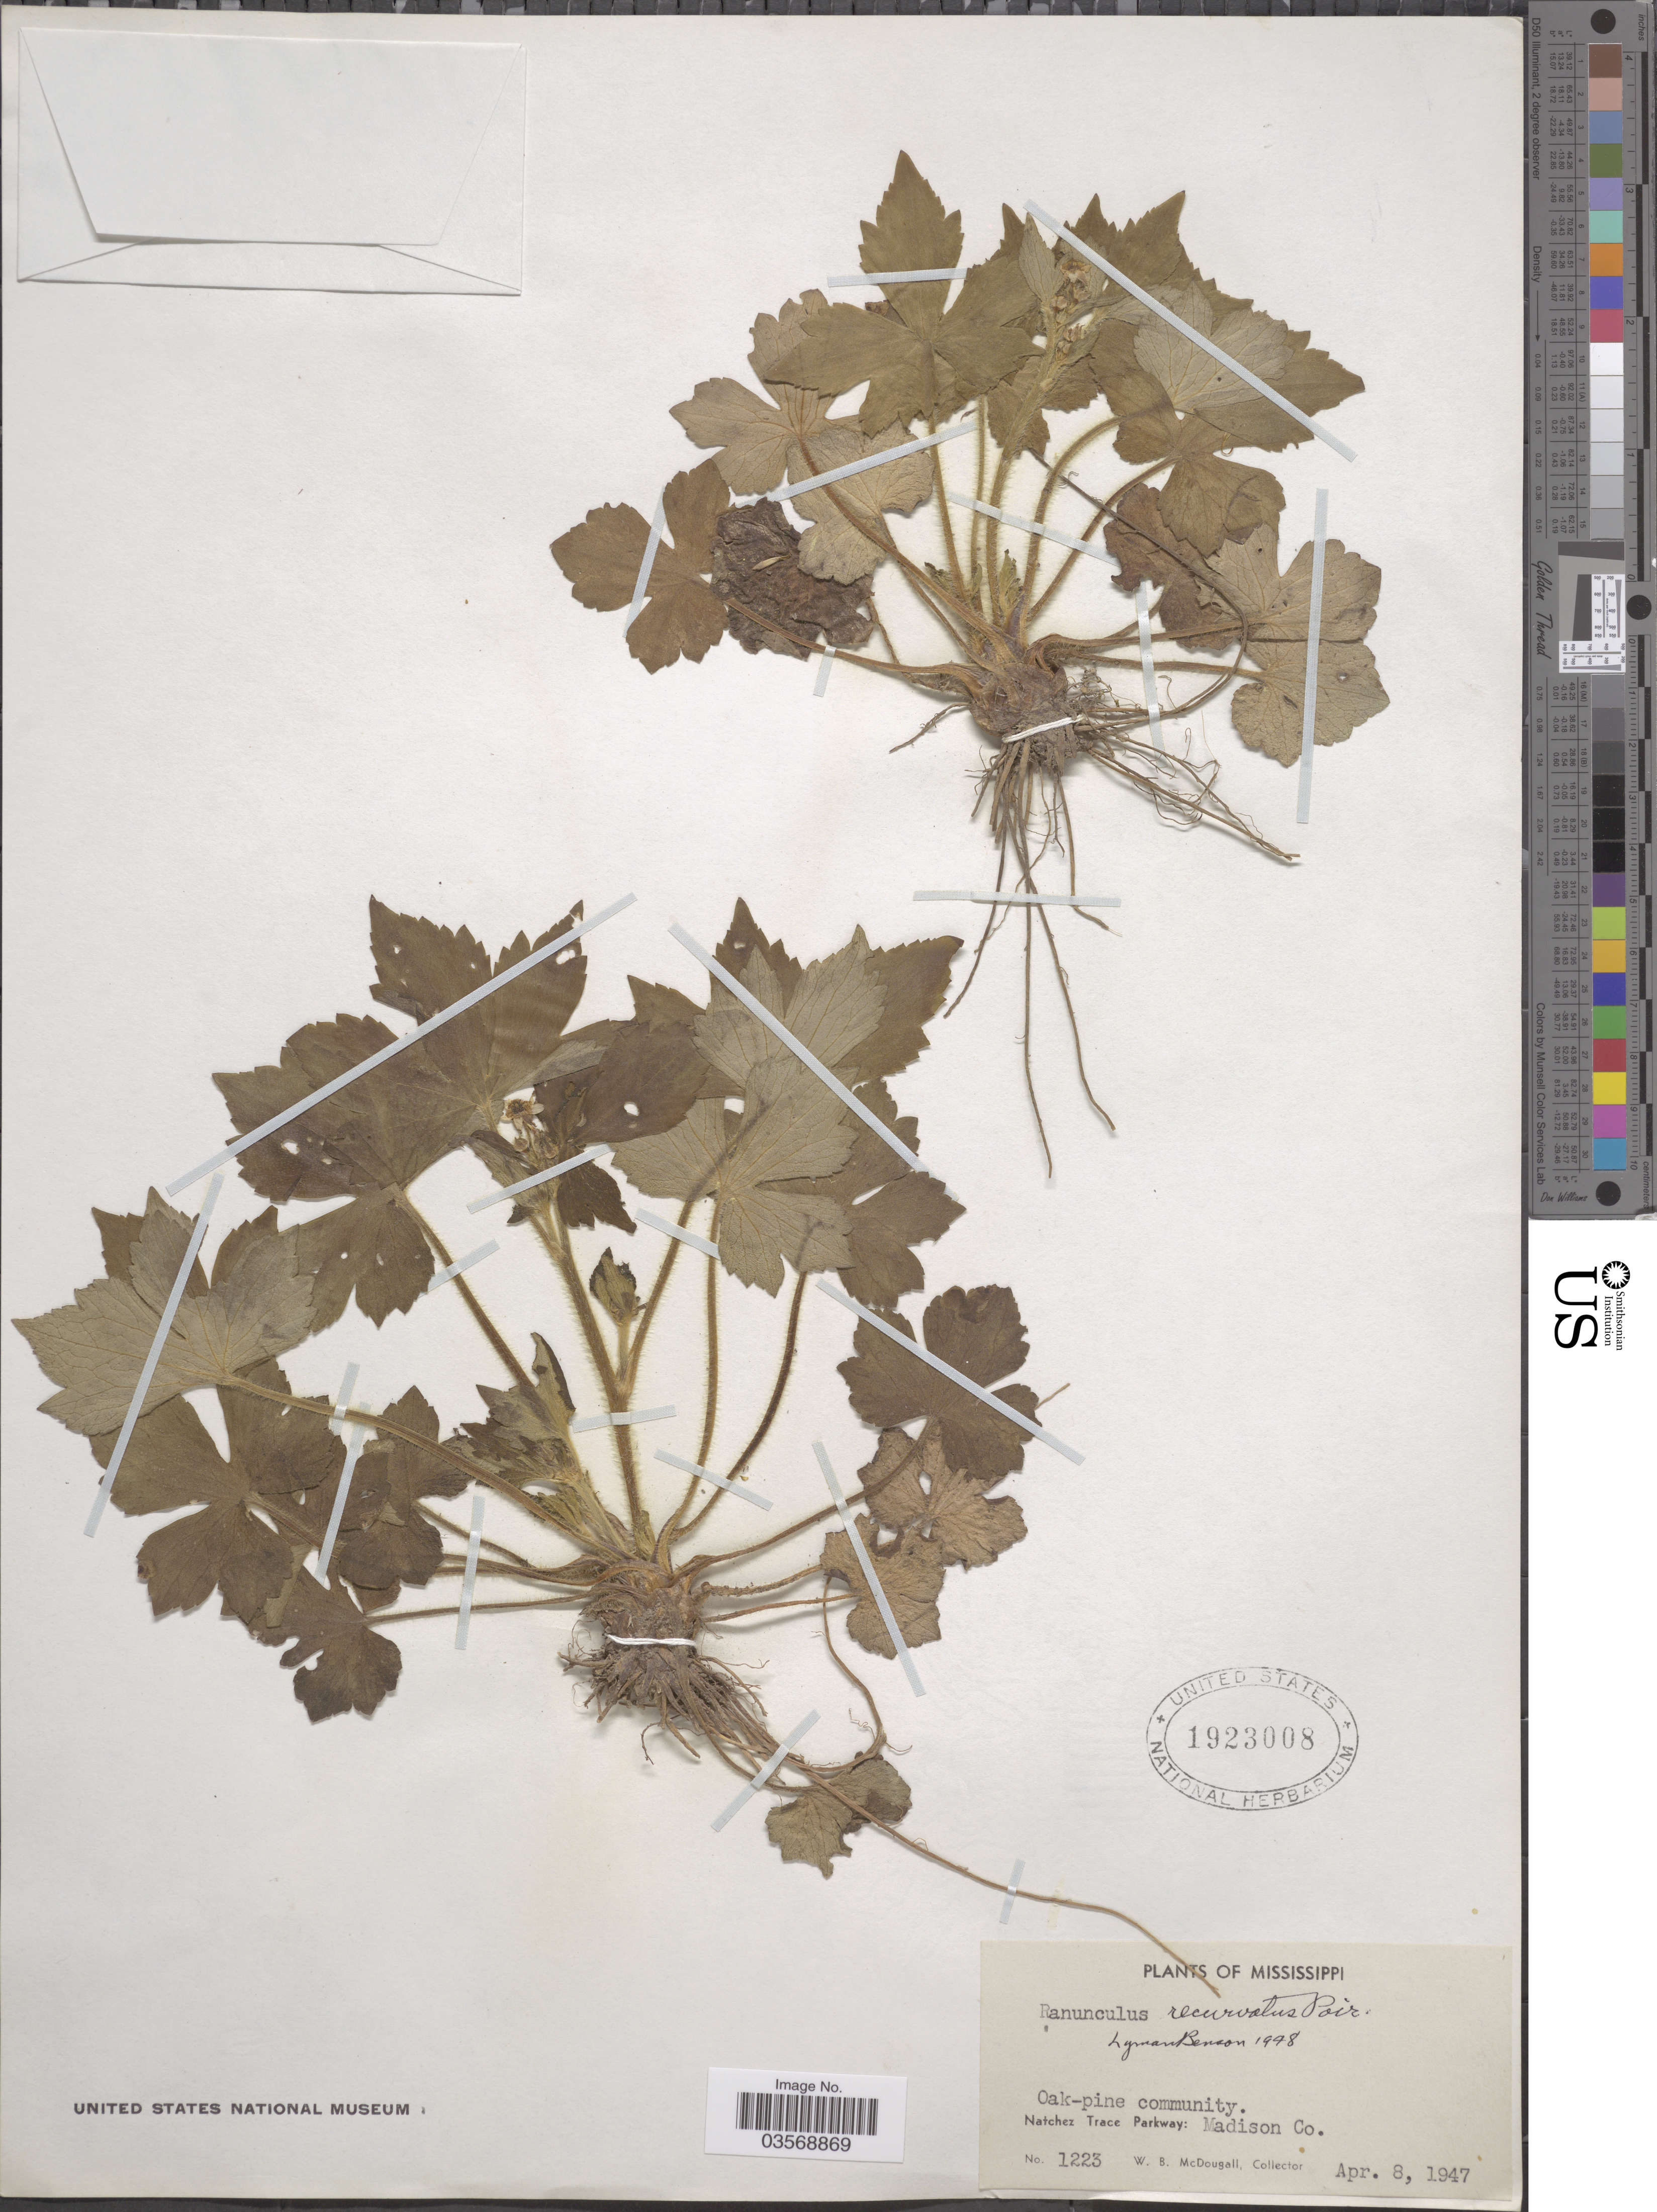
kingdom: Plantae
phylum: Tracheophyta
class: Magnoliopsida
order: Ranunculales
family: Ranunculaceae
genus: Ranunculus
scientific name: Ranunculus recurvatus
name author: Poir.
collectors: W. B. McDougall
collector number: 1223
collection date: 1947-04-08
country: United States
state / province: Mississippi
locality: Natchez Trace Parkway: Madison Co.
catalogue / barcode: US 1923008